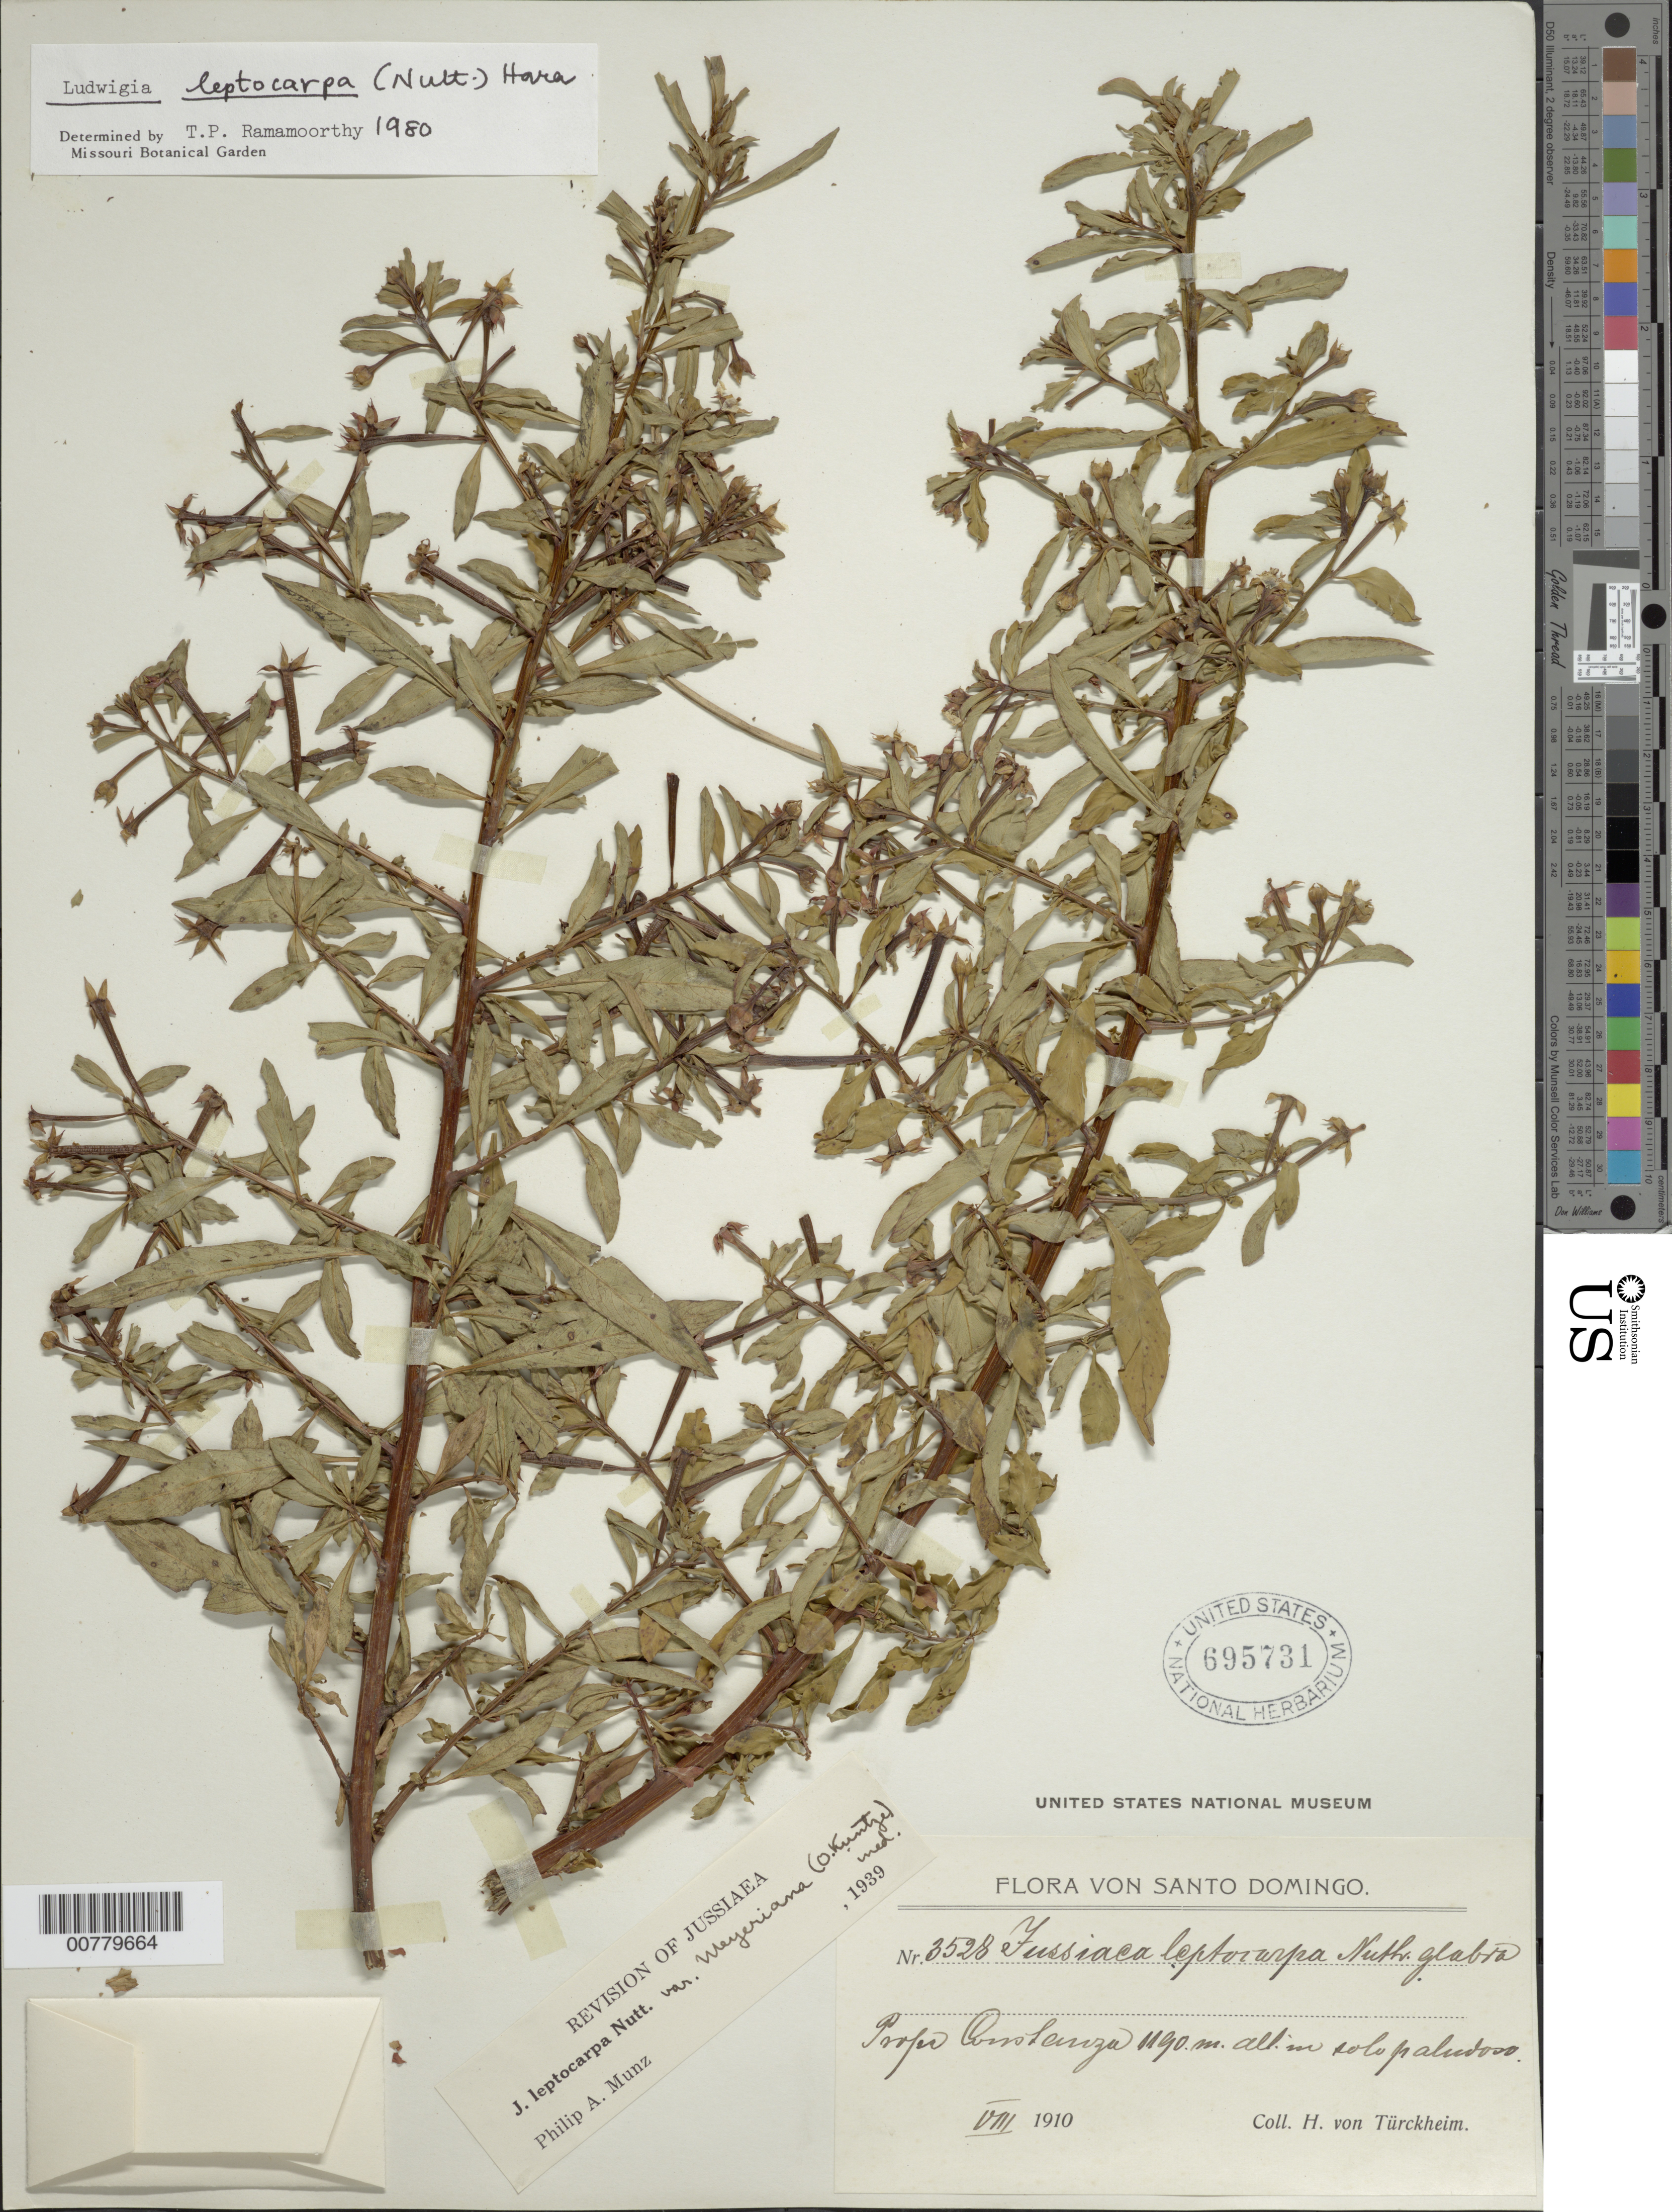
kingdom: Plantae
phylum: Tracheophyta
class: Magnoliopsida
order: Myrtales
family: Onagraceae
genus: Ludwigia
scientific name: Ludwigia leptocarpa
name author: (Nutt.) H. Hara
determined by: Ramamoorthy, T. P.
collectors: H. von Türckheim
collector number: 3528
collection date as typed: Aug 1910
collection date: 1910-08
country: Dominican Republic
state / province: La Vega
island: Hispaniola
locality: Constanza.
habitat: In solo paludoso.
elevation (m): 1190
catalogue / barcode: US 695731